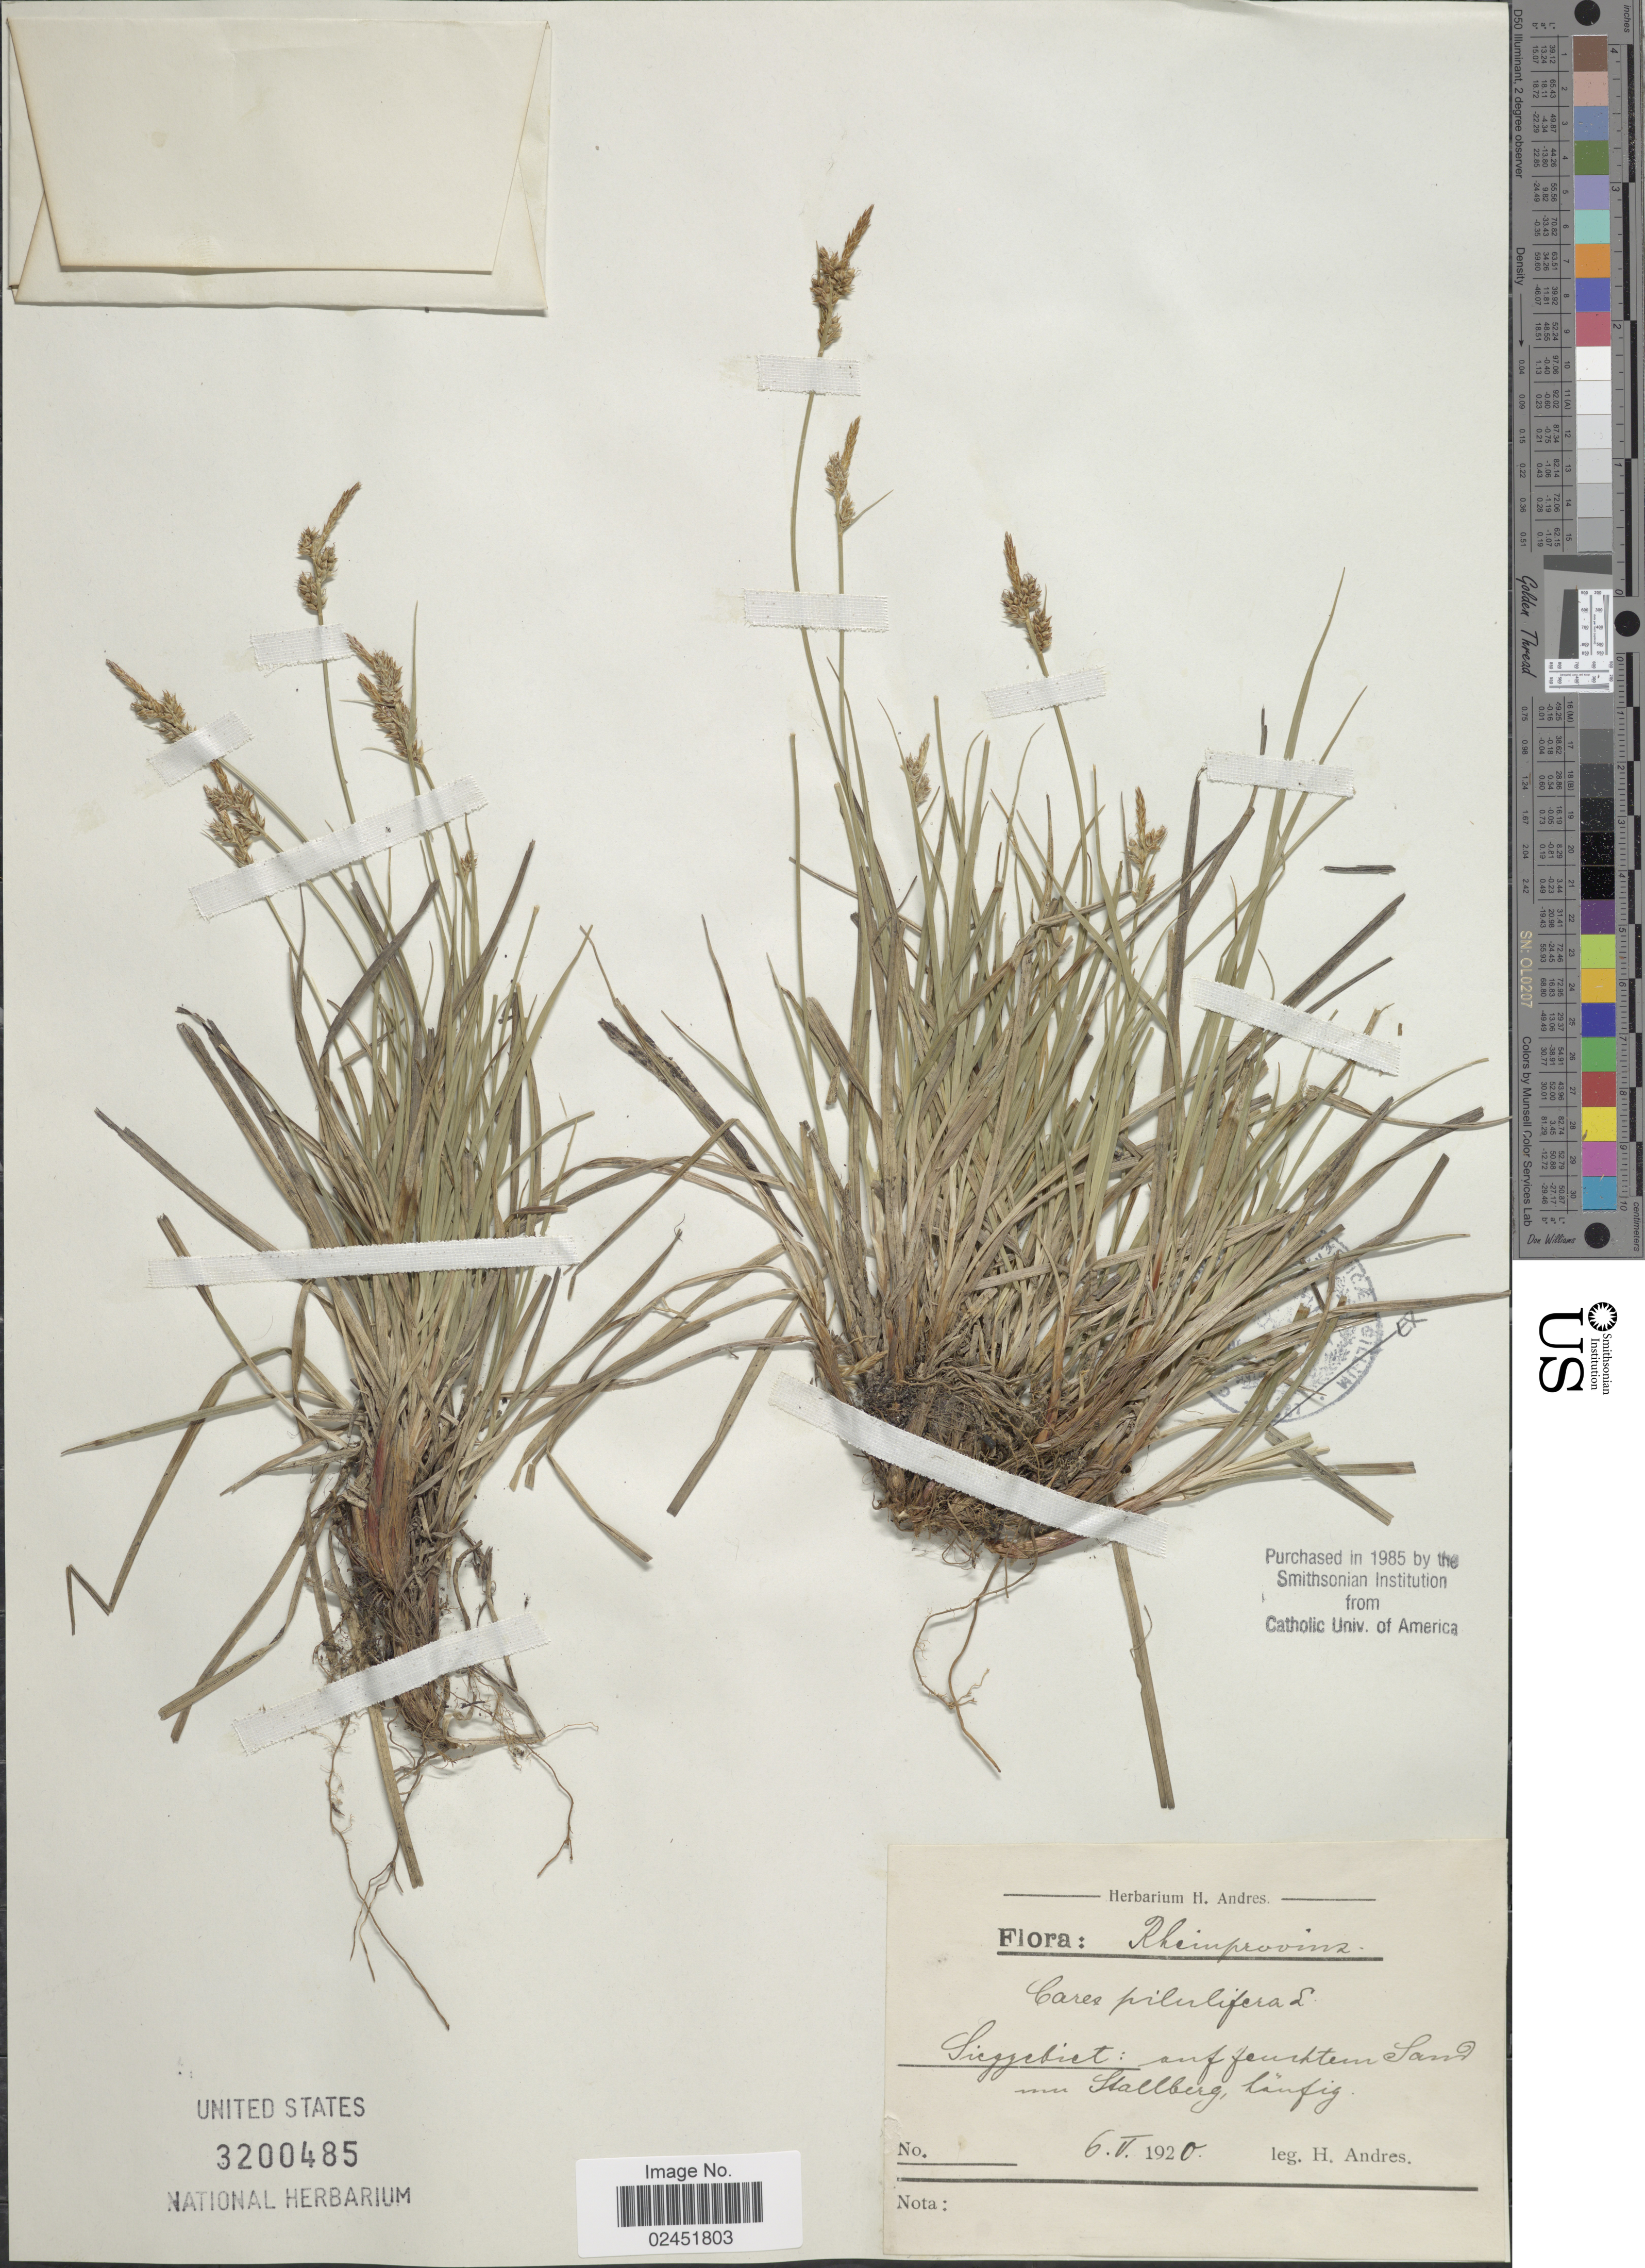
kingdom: Plantae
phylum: Tracheophyta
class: Liliopsida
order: Poales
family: Cyperaceae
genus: Carex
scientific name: Carex pilulifera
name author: L.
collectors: H. Andres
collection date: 1920-05-06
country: Germany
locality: Rheinprovinz. Sicggebict: anf feurthem Sand um Stallberg, Lanfig [interpreted]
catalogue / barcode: US 3200485